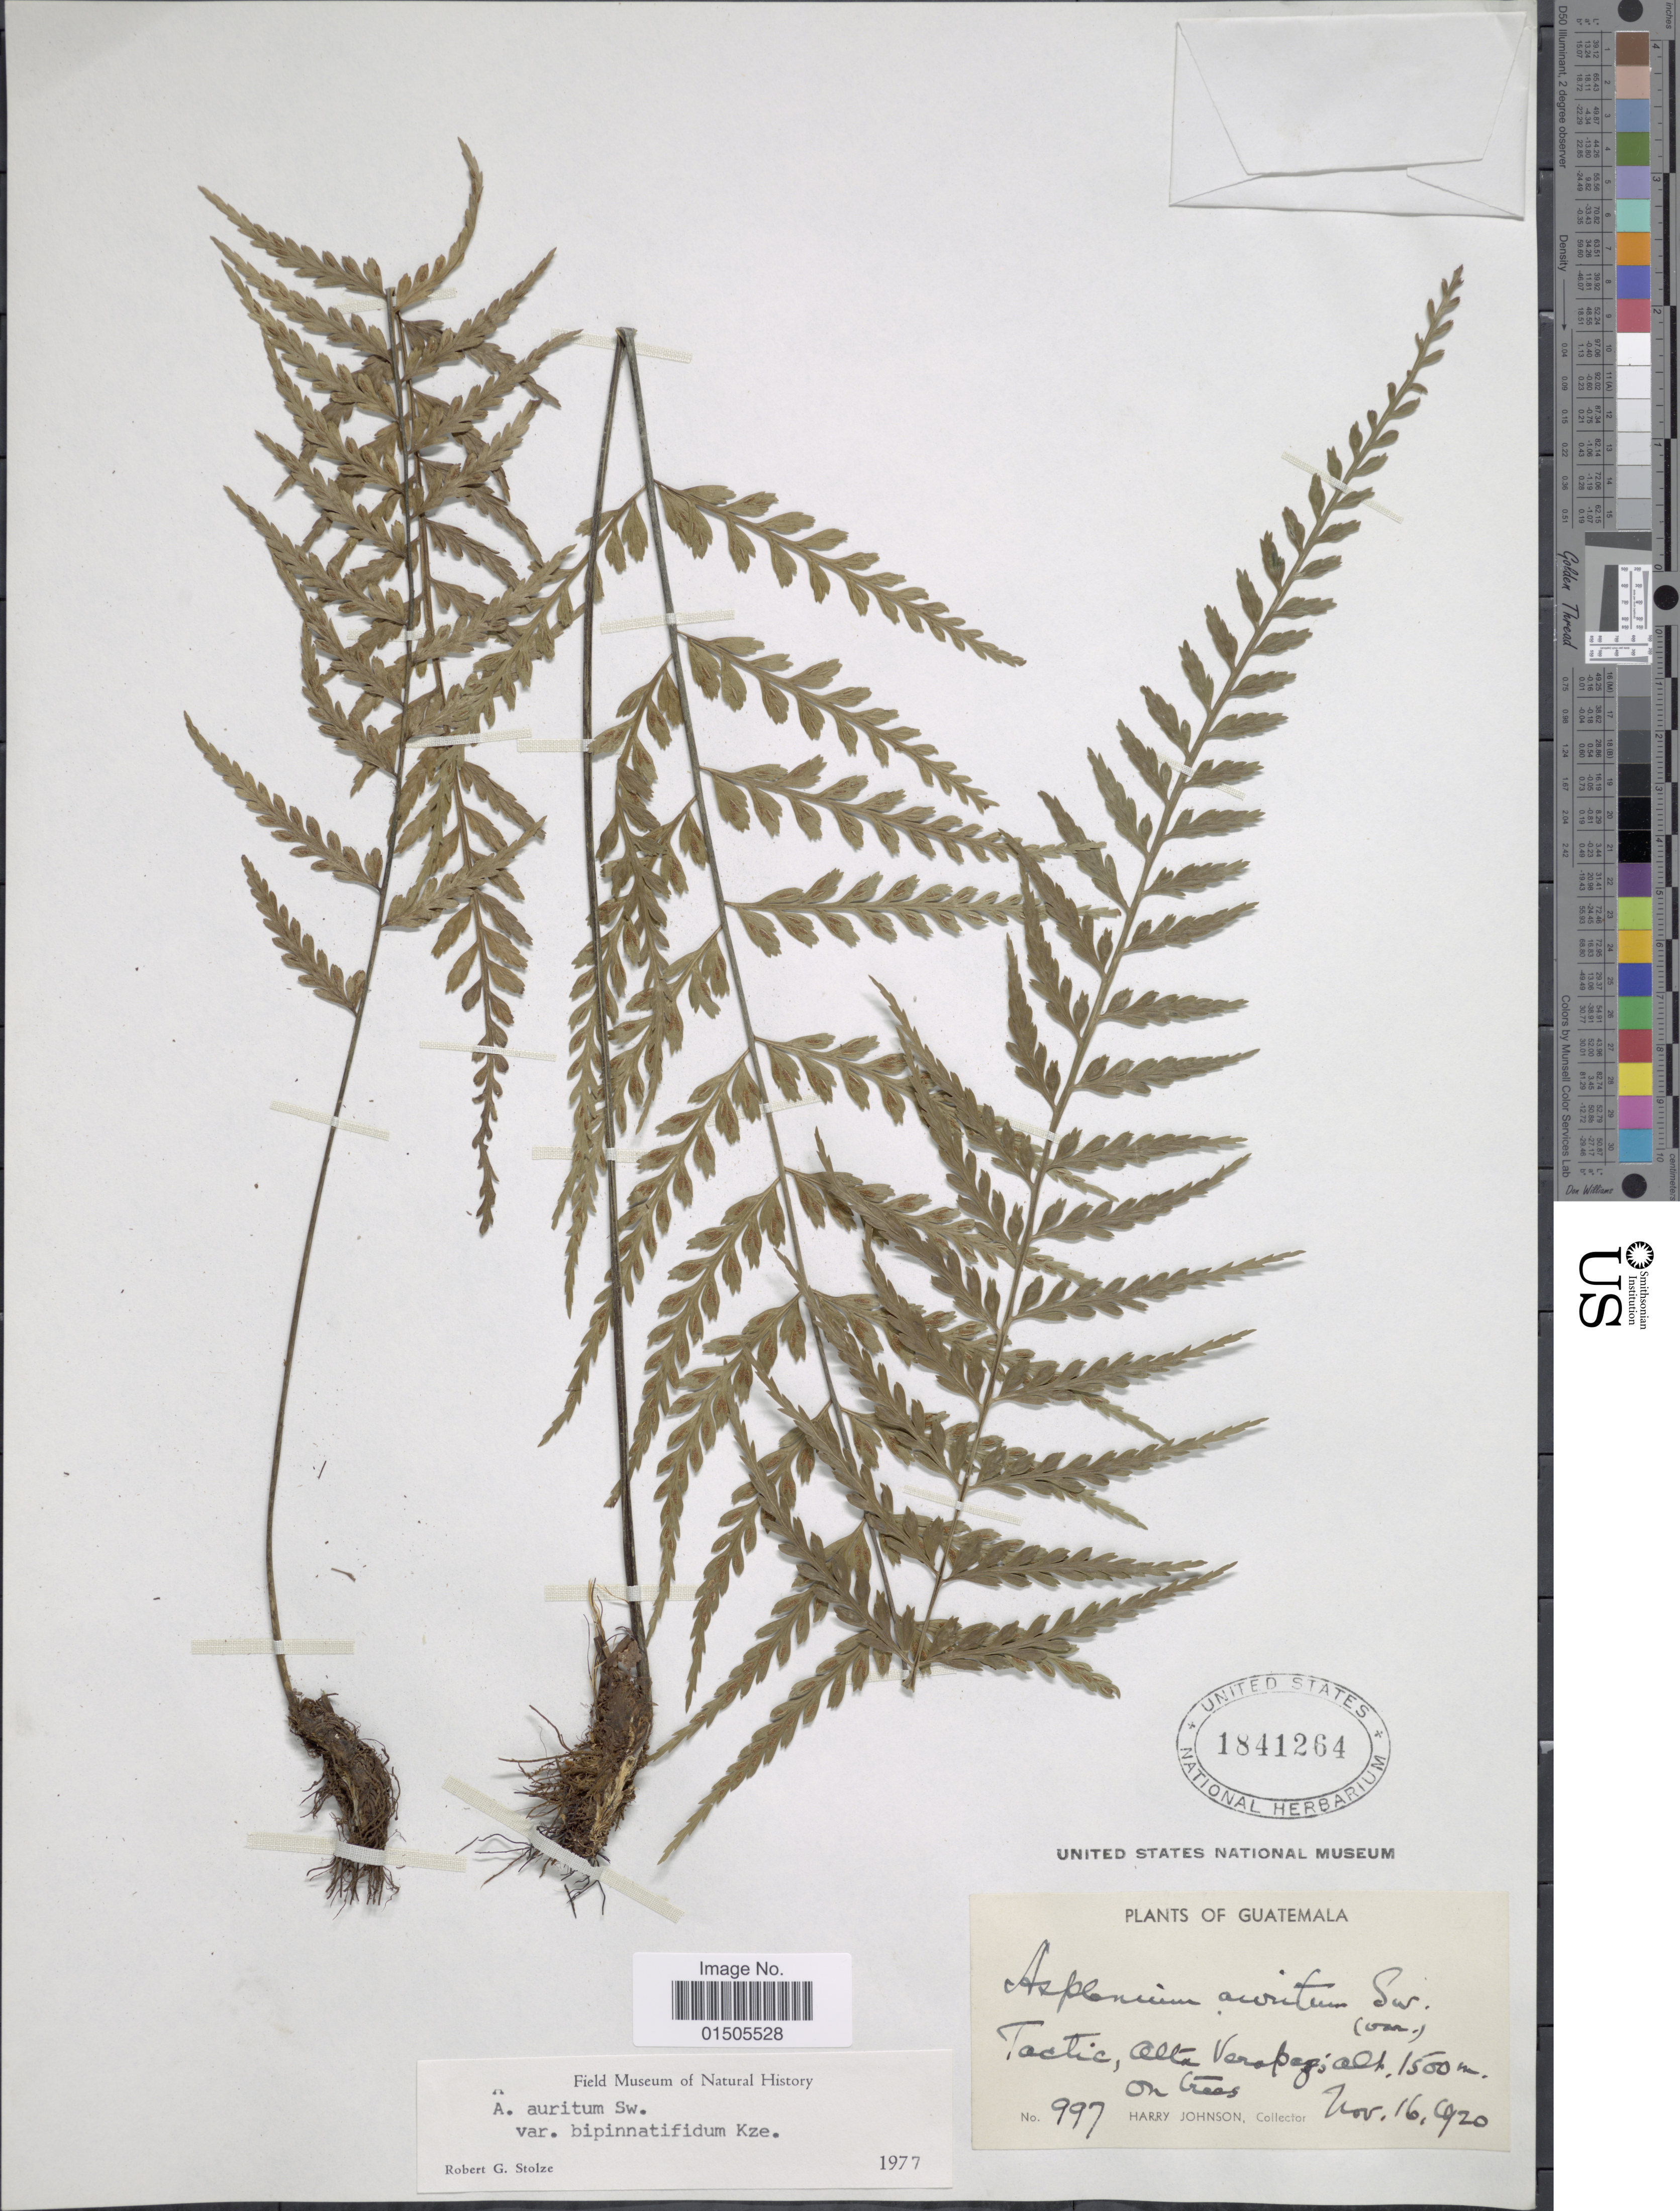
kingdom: Plantae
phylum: Tracheophyta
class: Polypodiopsida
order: Polypodiales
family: Aspleniaceae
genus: Asplenium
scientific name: Asplenium auritum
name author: Sw.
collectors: H. Johnson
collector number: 997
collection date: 1920-11-16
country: Guatemala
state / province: Alta Verapaz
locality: Tactic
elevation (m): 1500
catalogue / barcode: US 1841264